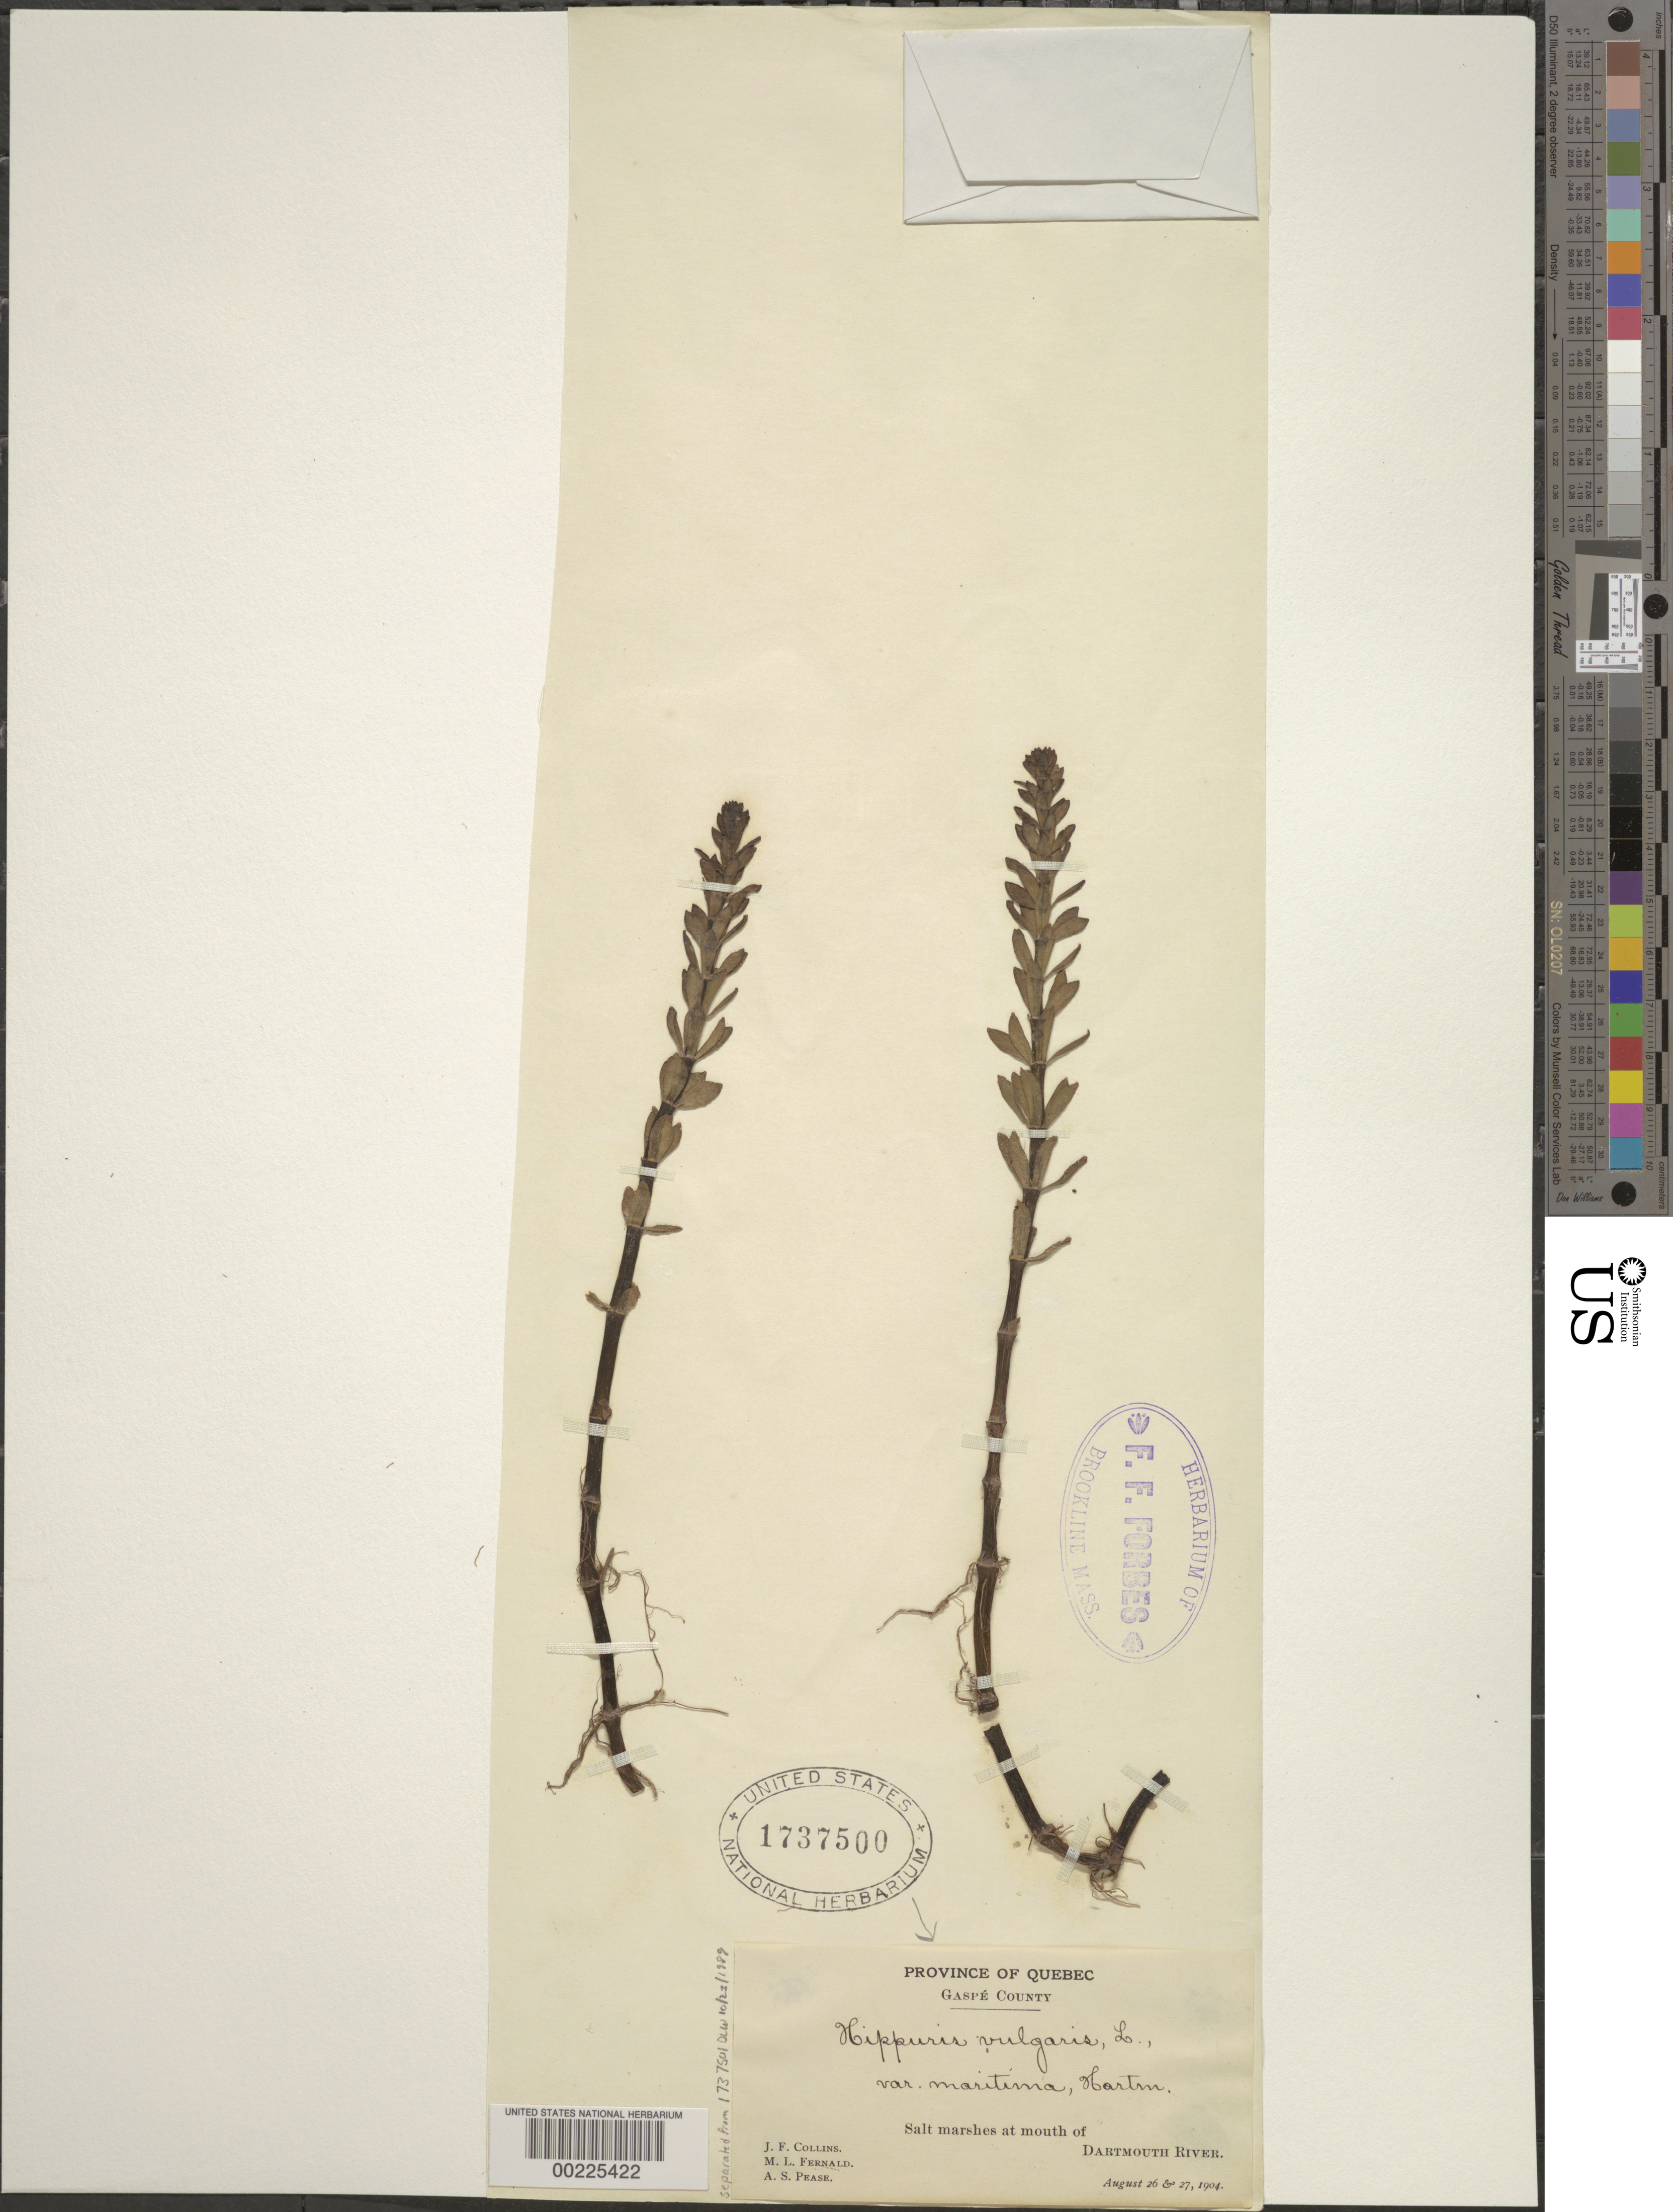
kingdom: Plantae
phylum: Tracheophyta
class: Magnoliopsida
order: Lamiales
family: Plantaginaceae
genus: Hippuris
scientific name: Hippuris vulgaris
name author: L.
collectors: F. Forbes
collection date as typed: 1904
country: United States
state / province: Florida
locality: Southern Florida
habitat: Salt marsh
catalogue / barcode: US 1737500